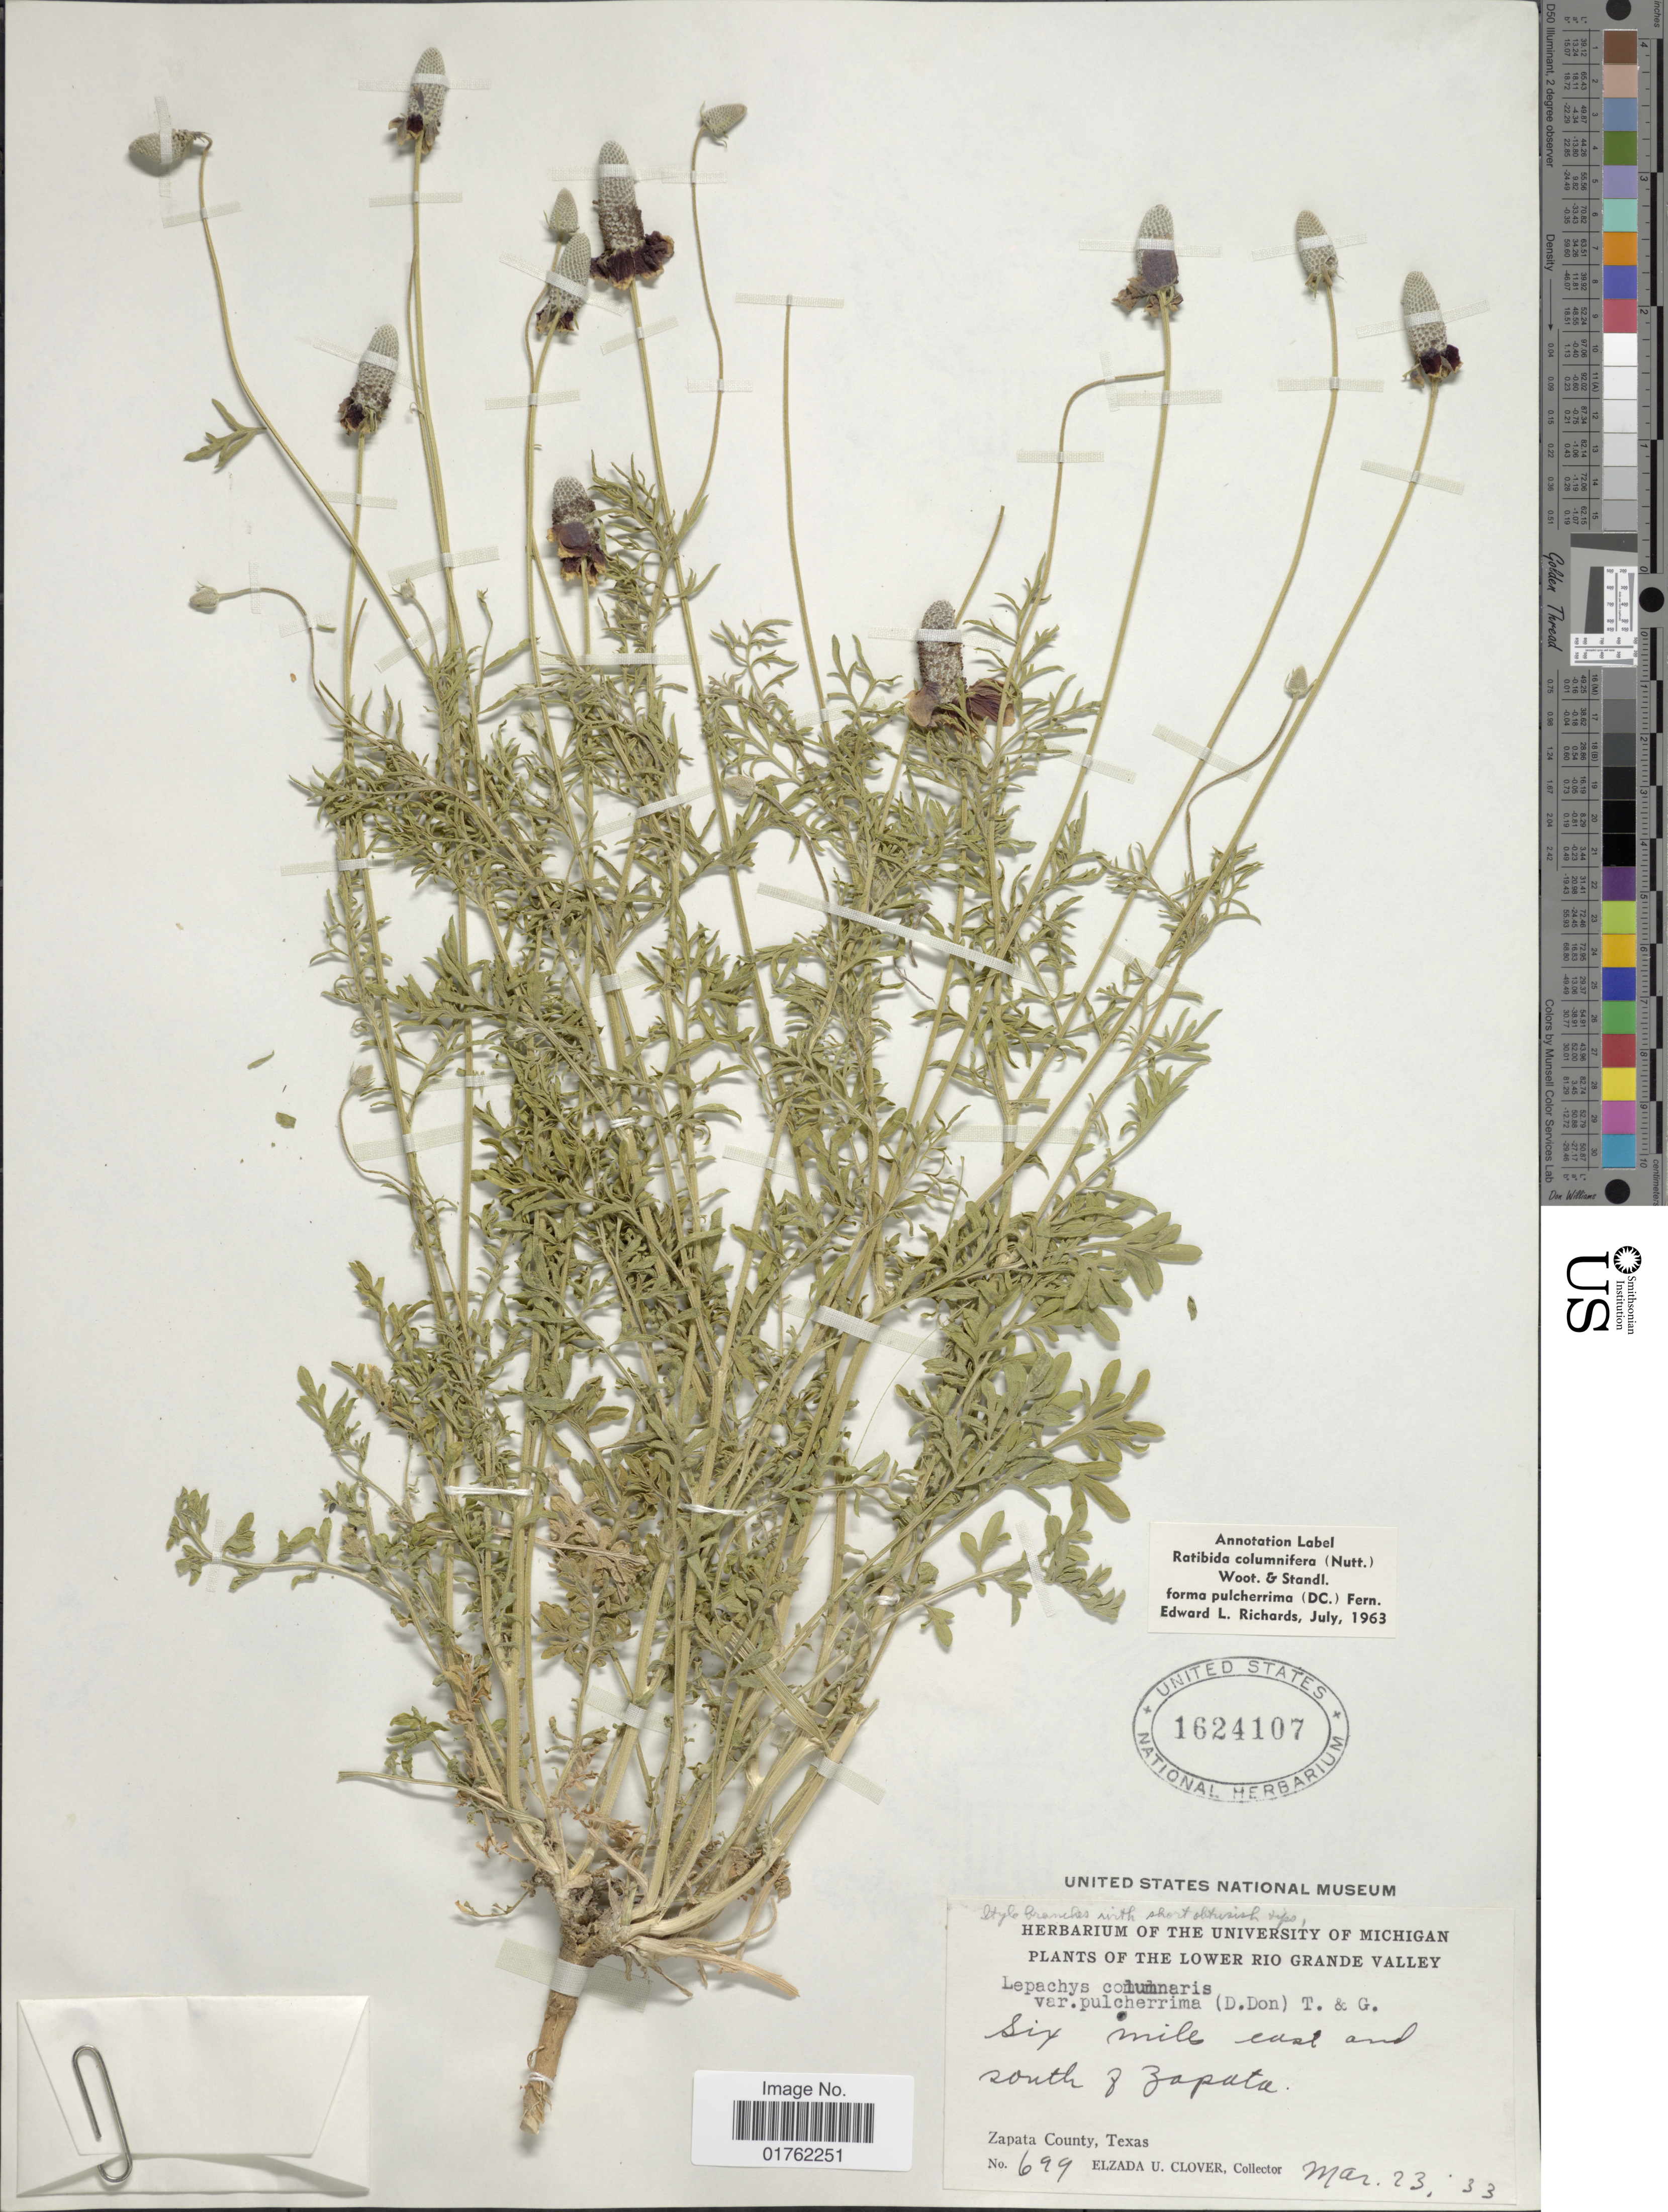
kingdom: Plantae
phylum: Tracheophyta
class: Magnoliopsida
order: Asterales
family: Asteraceae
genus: Ratibida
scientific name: Ratibida columnaris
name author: (Pursh) D. Don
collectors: E. U. Clover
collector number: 699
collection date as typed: Transcribed d/m/y: 23/3/33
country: United States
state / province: Texas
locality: The Lower Rio Grande Valley, six miles east and south of Zapata, Zapata County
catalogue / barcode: US 1624107